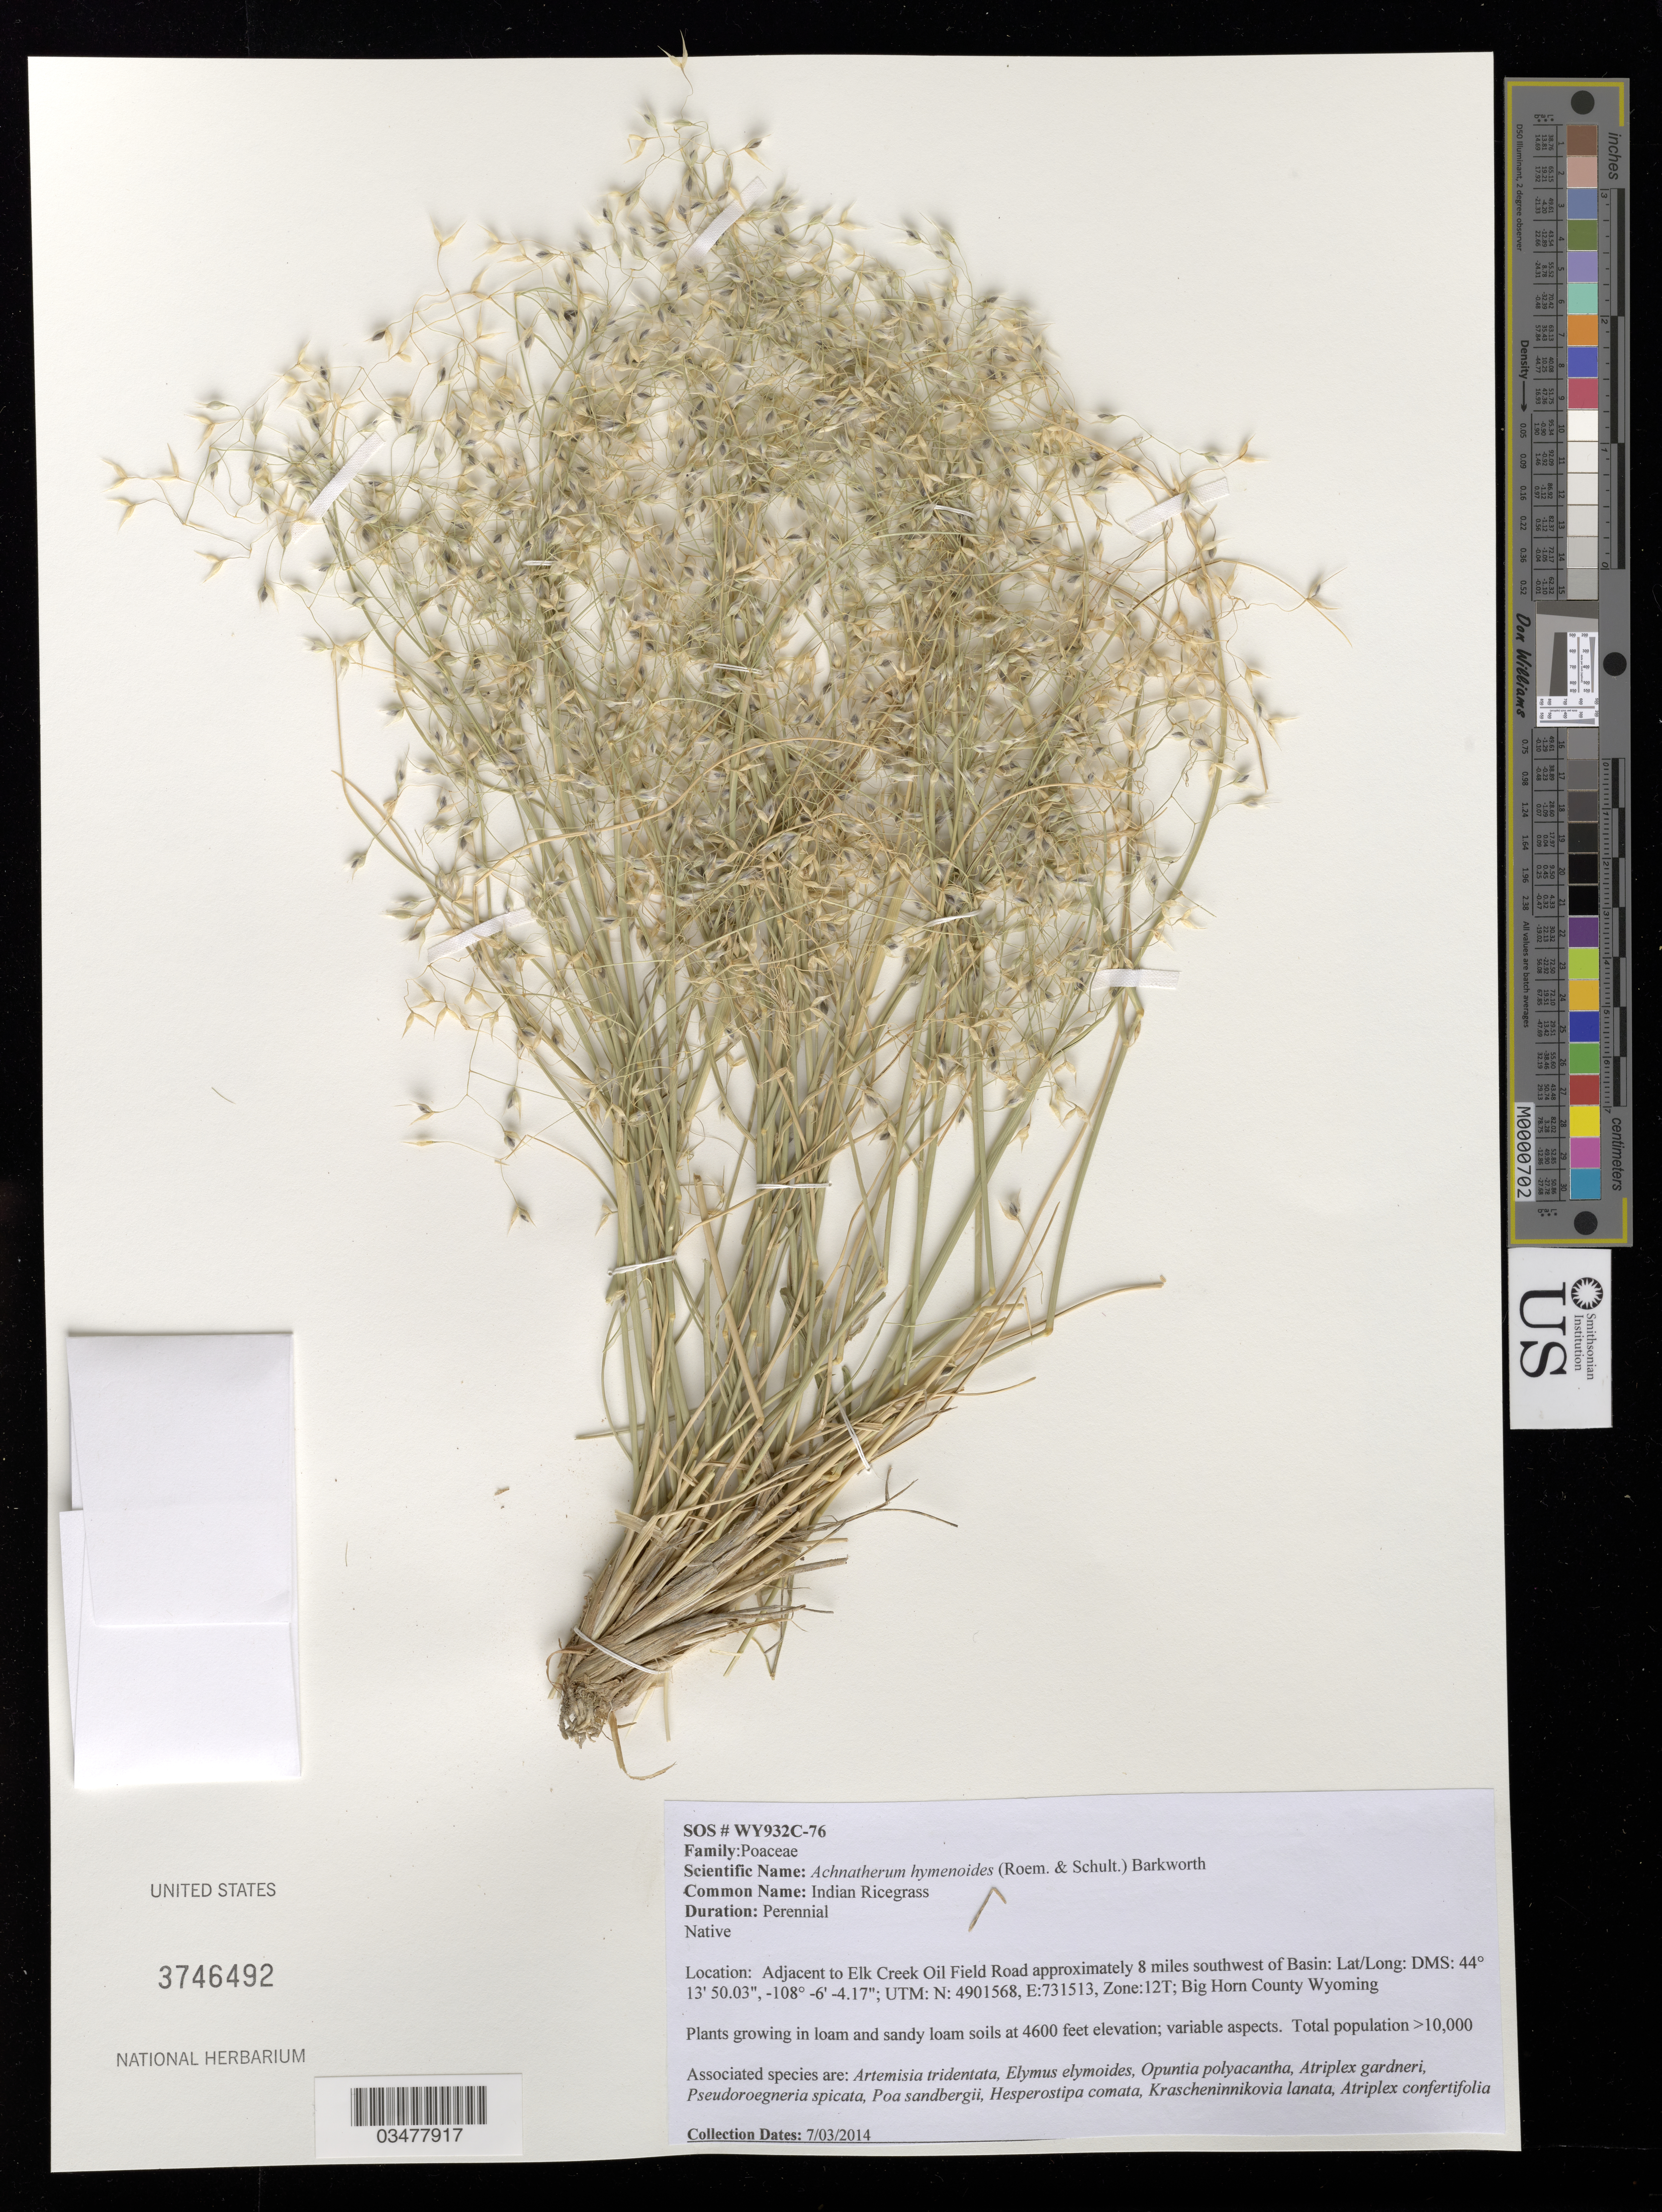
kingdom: Plantae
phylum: Tracheophyta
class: Liliopsida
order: Poales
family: Poaceae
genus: Achnatherum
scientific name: Achnatherum hymenoides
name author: (Roem. & Schult.) Barkworth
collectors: L. King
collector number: WY932C-76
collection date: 2014-07-03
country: United States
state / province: Wyoming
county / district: Big Horn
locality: Adjacent to Elk Creek Oil Field Road, 8 mi. SW of Basin.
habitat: Loam and sandy loam. With Artemisia tridentata, Elymus elymoides, Opuntia polyacantha, etc.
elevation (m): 1402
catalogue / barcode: US 3746492